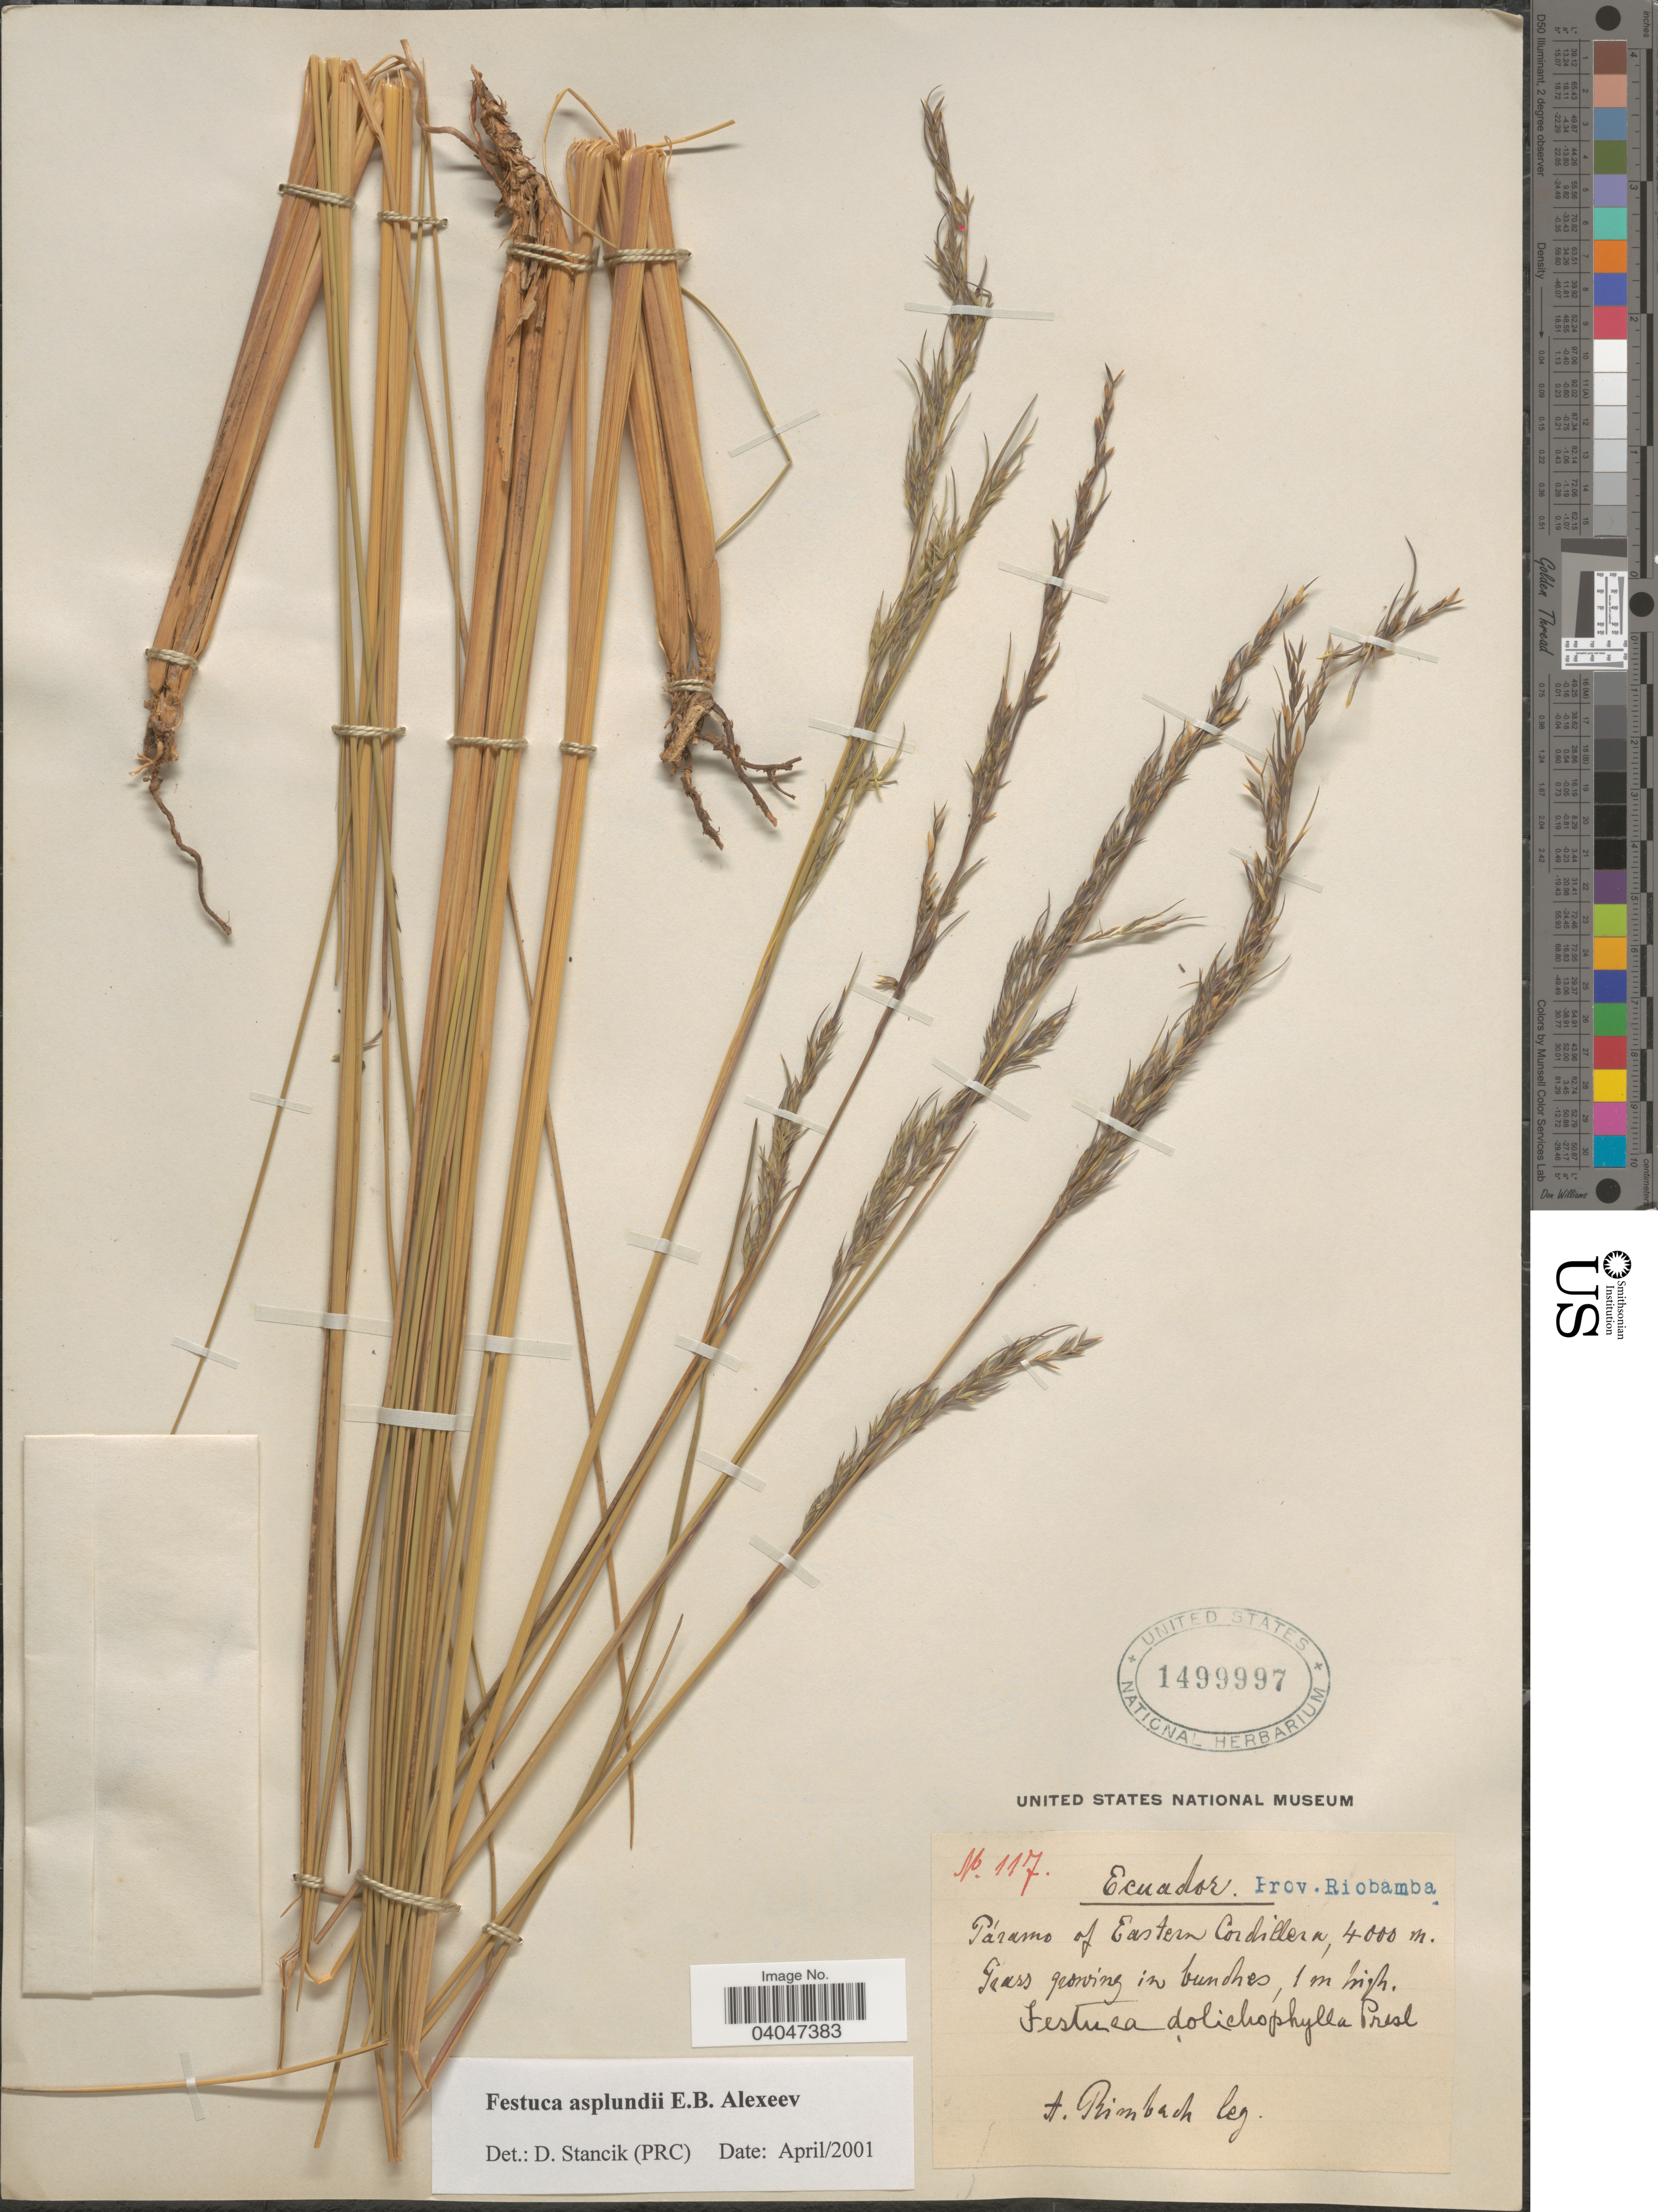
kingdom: Plantae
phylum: Tracheophyta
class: Liliopsida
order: Poales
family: Poaceae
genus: Festuca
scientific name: Festuca asplundii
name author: E.B. Alexeev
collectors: A. Primbah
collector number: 117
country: Ecuador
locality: Prov. Riobamba. Páramo of Eastern Cordillera.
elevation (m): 4000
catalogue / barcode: US 1499997